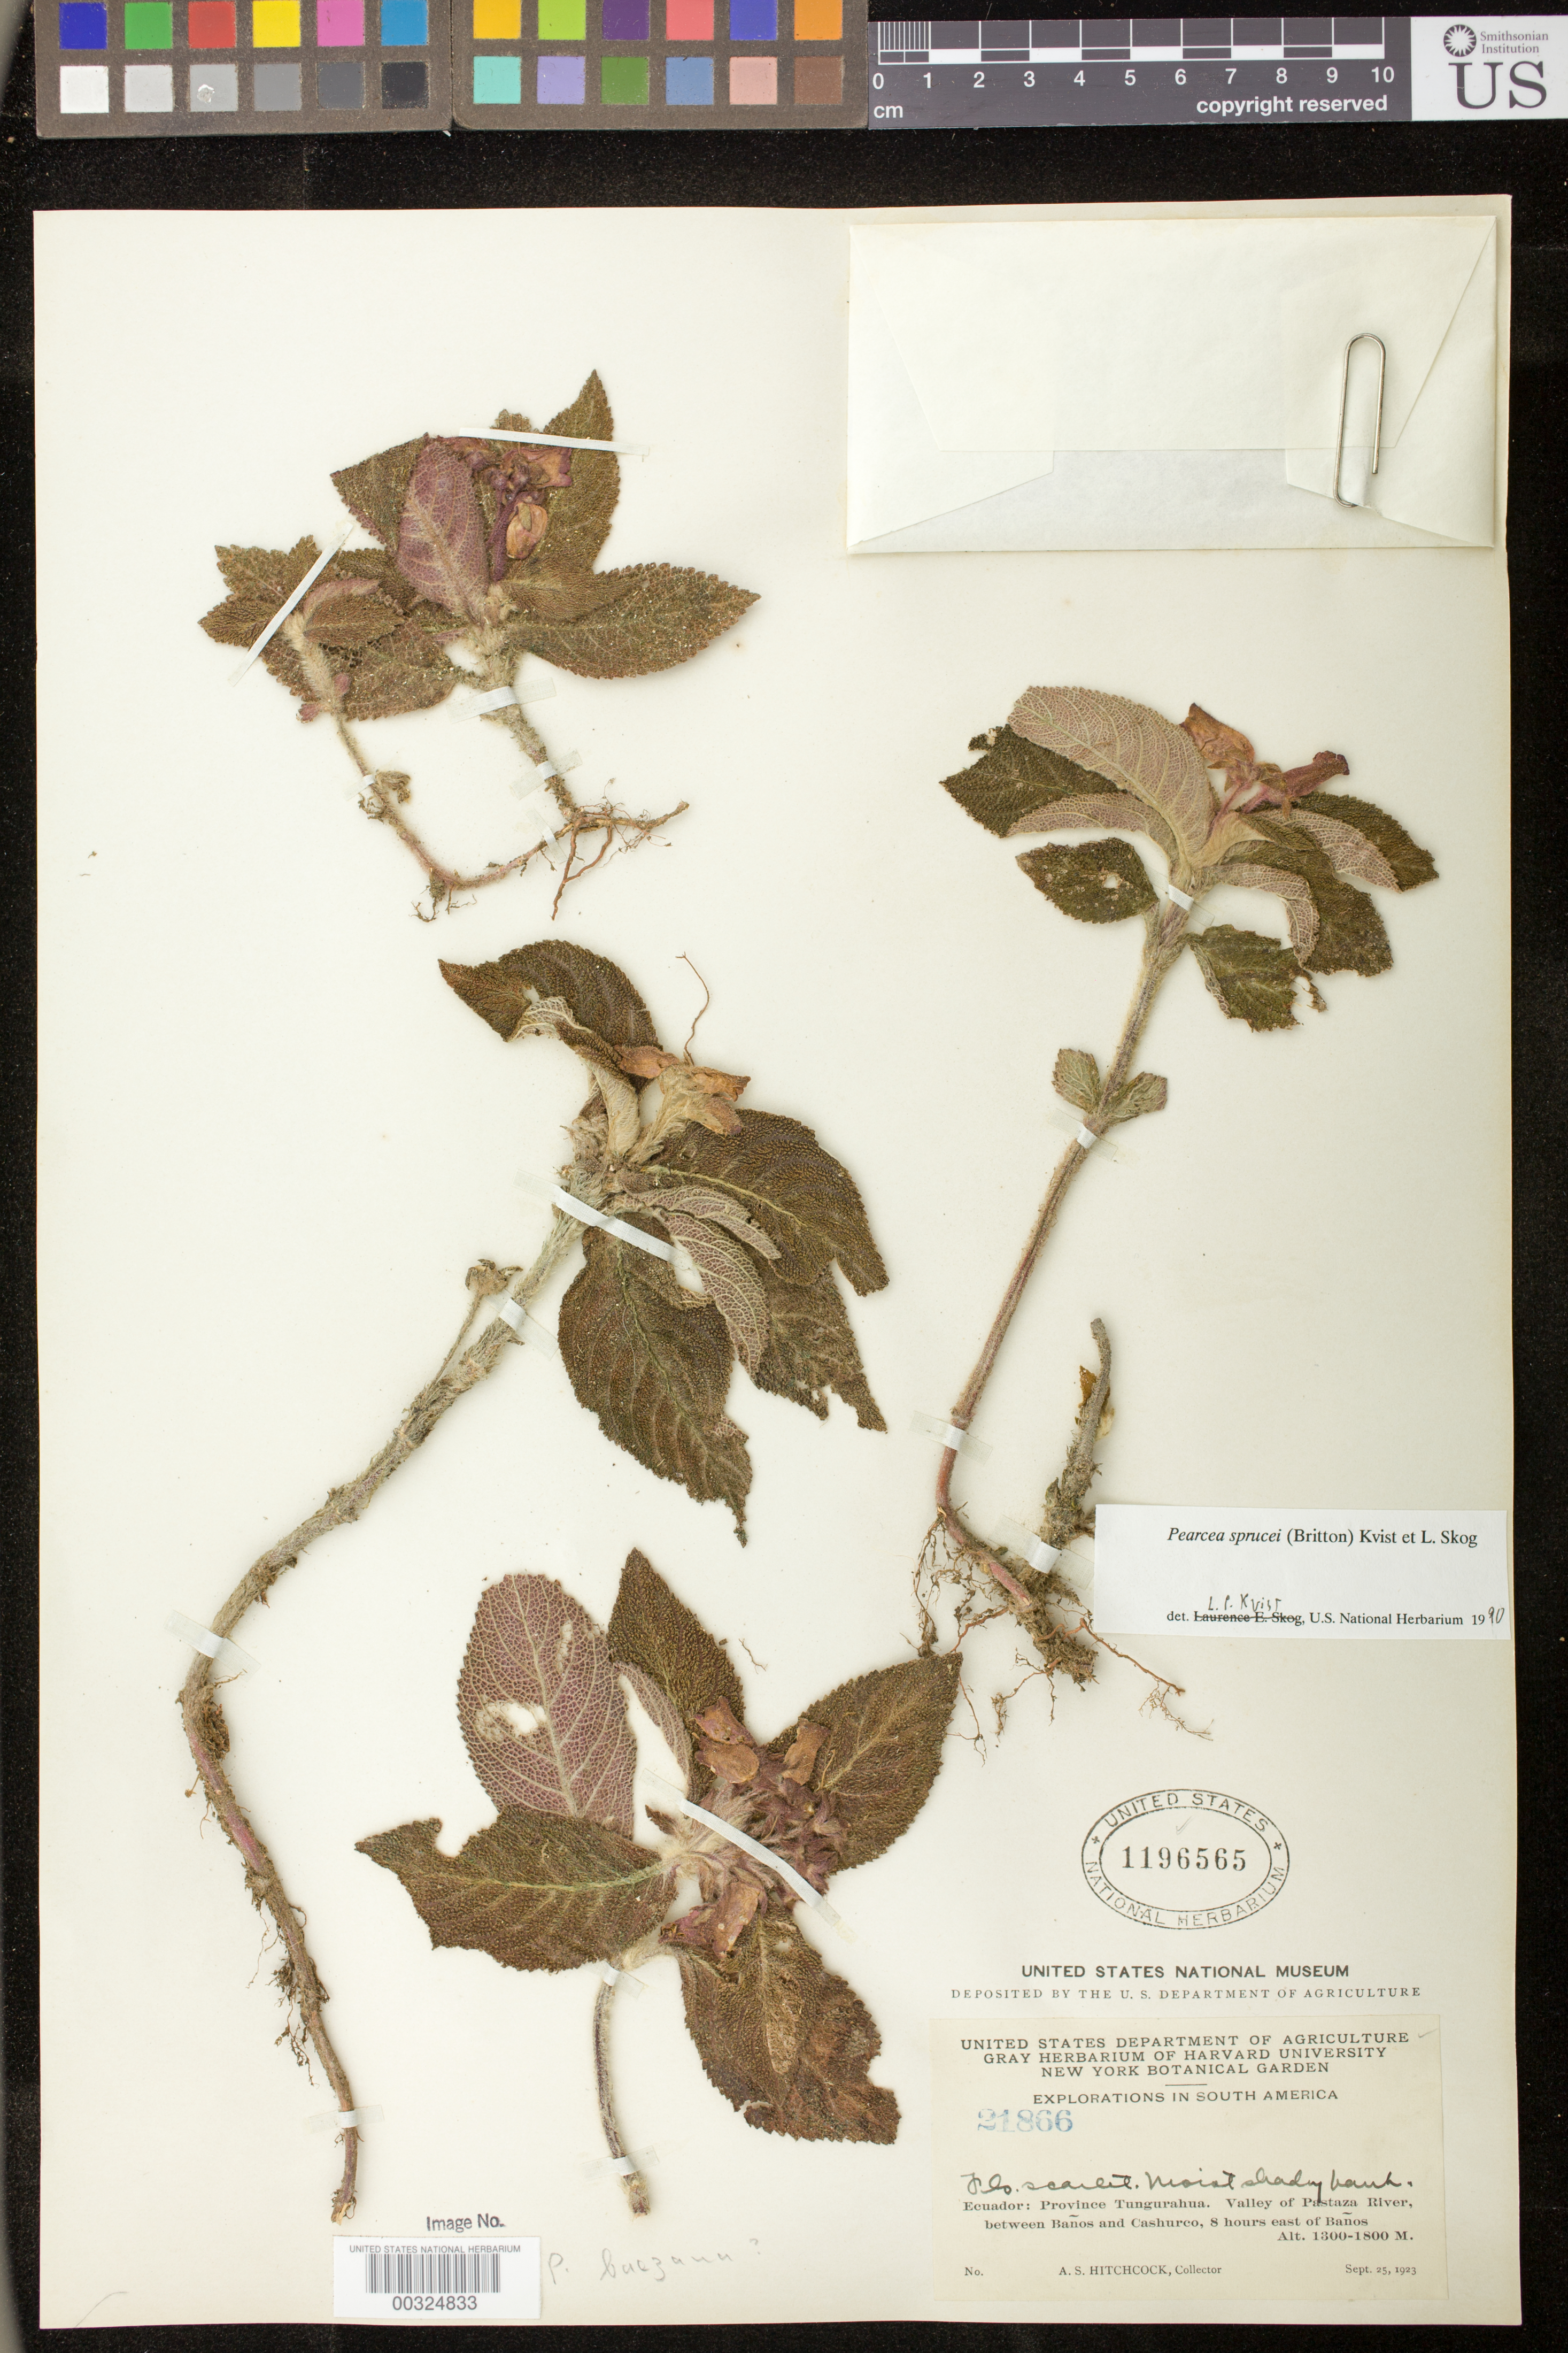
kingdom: Plantae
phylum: Tracheophyta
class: Magnoliopsida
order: Lamiales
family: Gesneriaceae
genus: Pearcea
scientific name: Pearcea sprucei var. sprucei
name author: (Britton ex Rusby) L.P. Kvist & L.E. Skog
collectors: A. S. Hitchcock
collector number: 21866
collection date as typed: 25 Sep 1923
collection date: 1923-09-25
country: Ecuador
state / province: Tungurahua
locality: Valley of Pastaza River, between Baños and Cashurco, 8 hrs E of Baños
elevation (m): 1300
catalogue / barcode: US 1196565